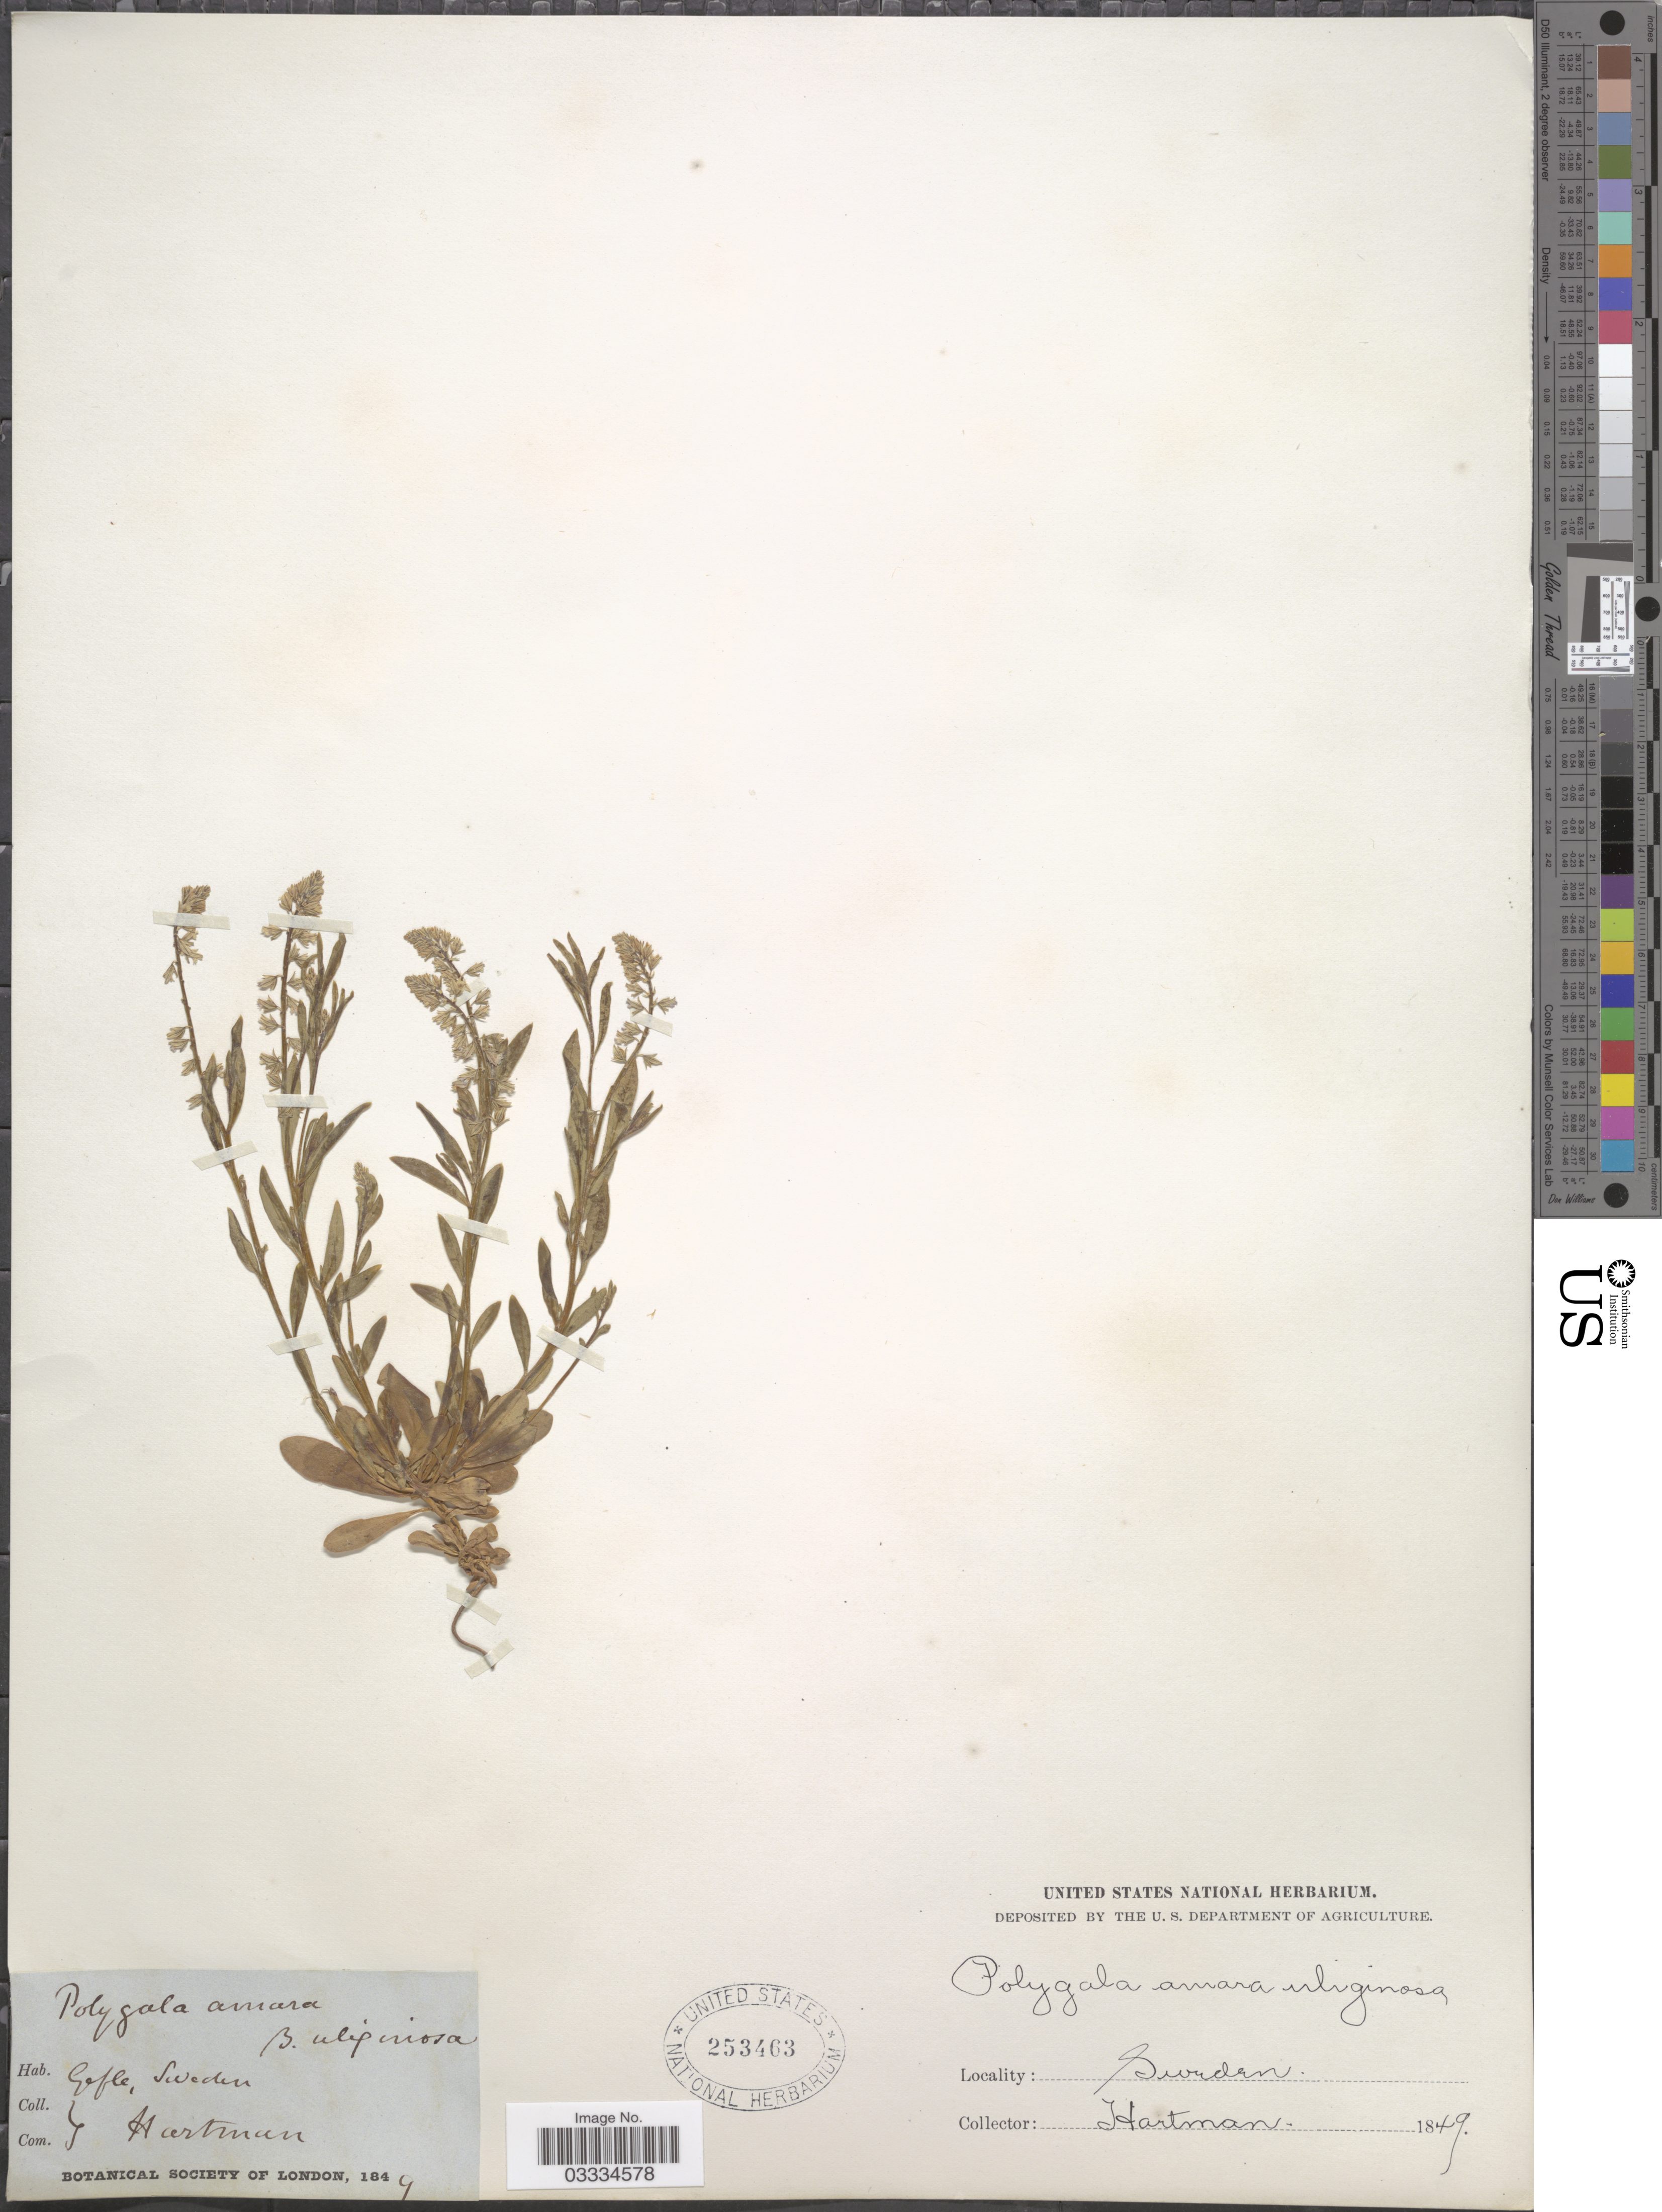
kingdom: Plantae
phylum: Tracheophyta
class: Magnoliopsida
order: Fabales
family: Polygalaceae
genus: Polygala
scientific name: Polygala amara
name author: L.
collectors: Hartman, --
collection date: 1849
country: Sweden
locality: Gafle.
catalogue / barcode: US 253463